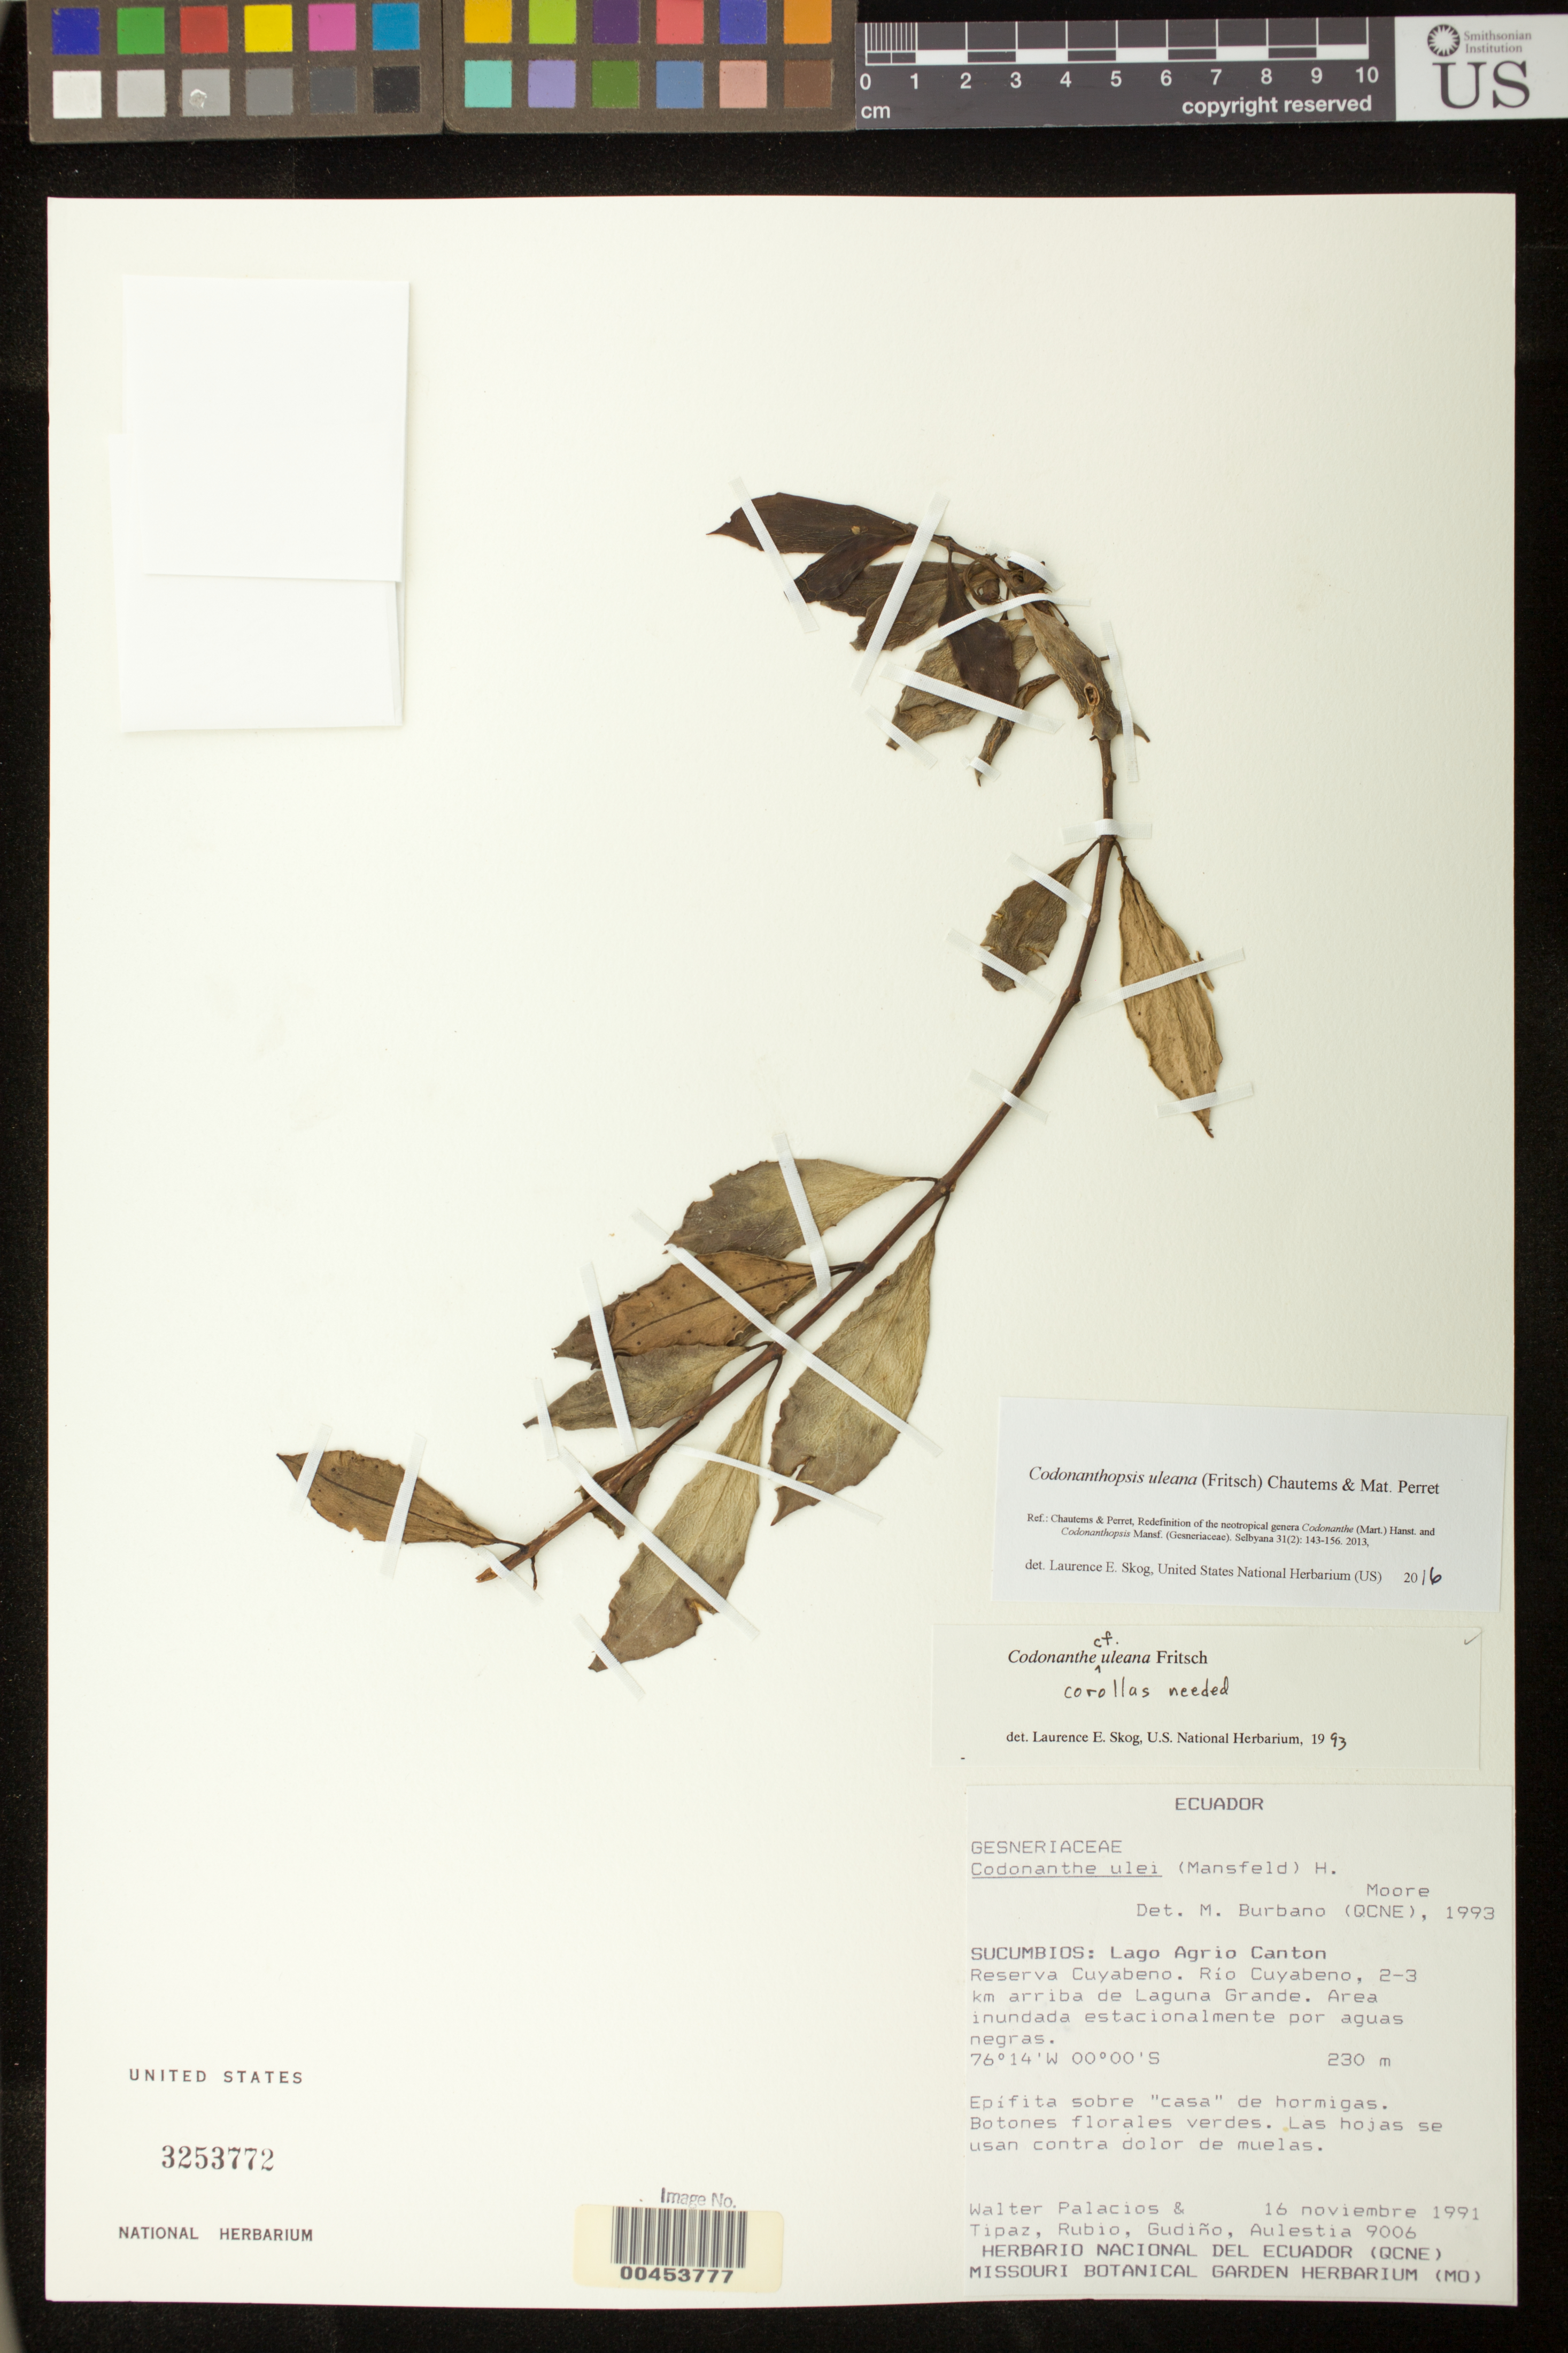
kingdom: Plantae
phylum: Tracheophyta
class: Magnoliopsida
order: Lamiales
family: Gesneriaceae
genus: Codonanthopsis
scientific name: Codonanthopsis uleana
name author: (Fritsch) Chautems & Mat.Perret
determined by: Skog, Laurence E.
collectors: W. Palacios, G. Tipaz, D. Rubio, E. Gudiño & C. Aulestia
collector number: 1753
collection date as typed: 16 Nov 1991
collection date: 1991-11-16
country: Ecuador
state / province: Sucumbíos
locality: Lago Agrio Canton, Reserve Cuyabeno, Rio Cuyabeno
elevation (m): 230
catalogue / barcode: US 3253772